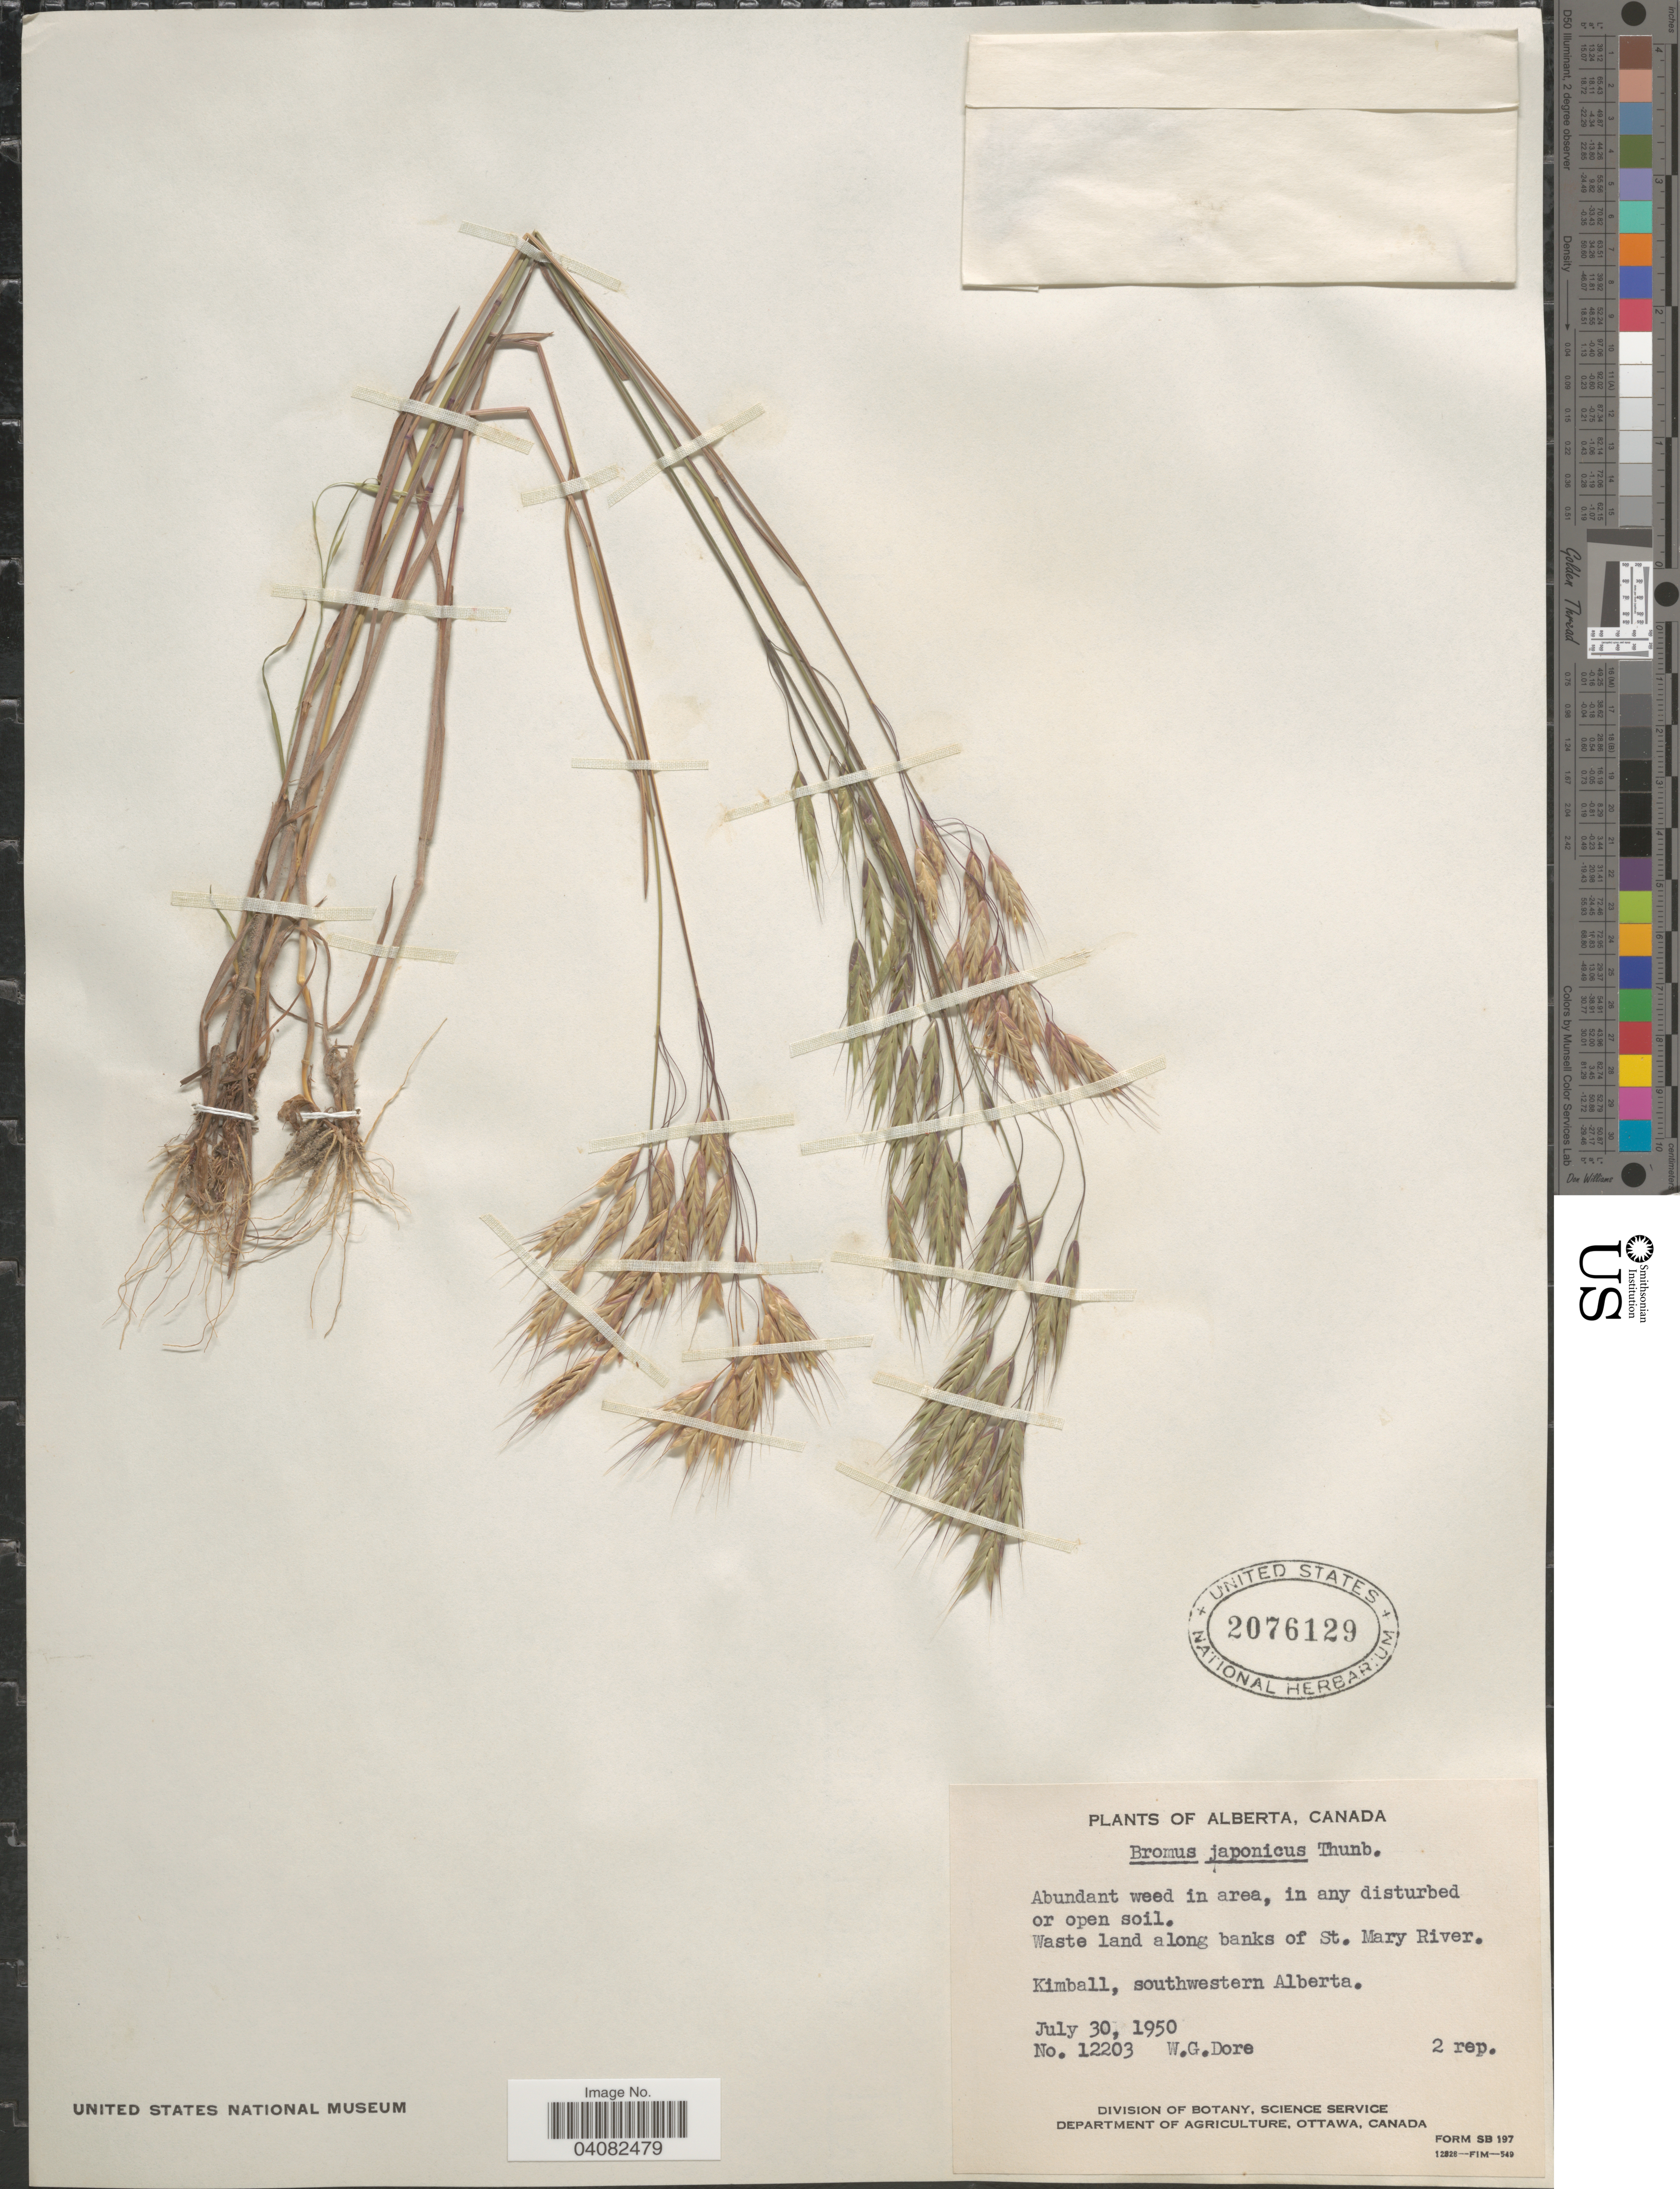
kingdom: Plantae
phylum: Tracheophyta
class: Liliopsida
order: Poales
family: Poaceae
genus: Bromus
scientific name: Bromus japonicus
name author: Houtt.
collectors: W. Dore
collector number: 12203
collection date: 1950-07-30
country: Canada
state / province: Alberta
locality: Waste land along banks of St. Mary River. Kimball, southwestern Alberta.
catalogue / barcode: US 2076129